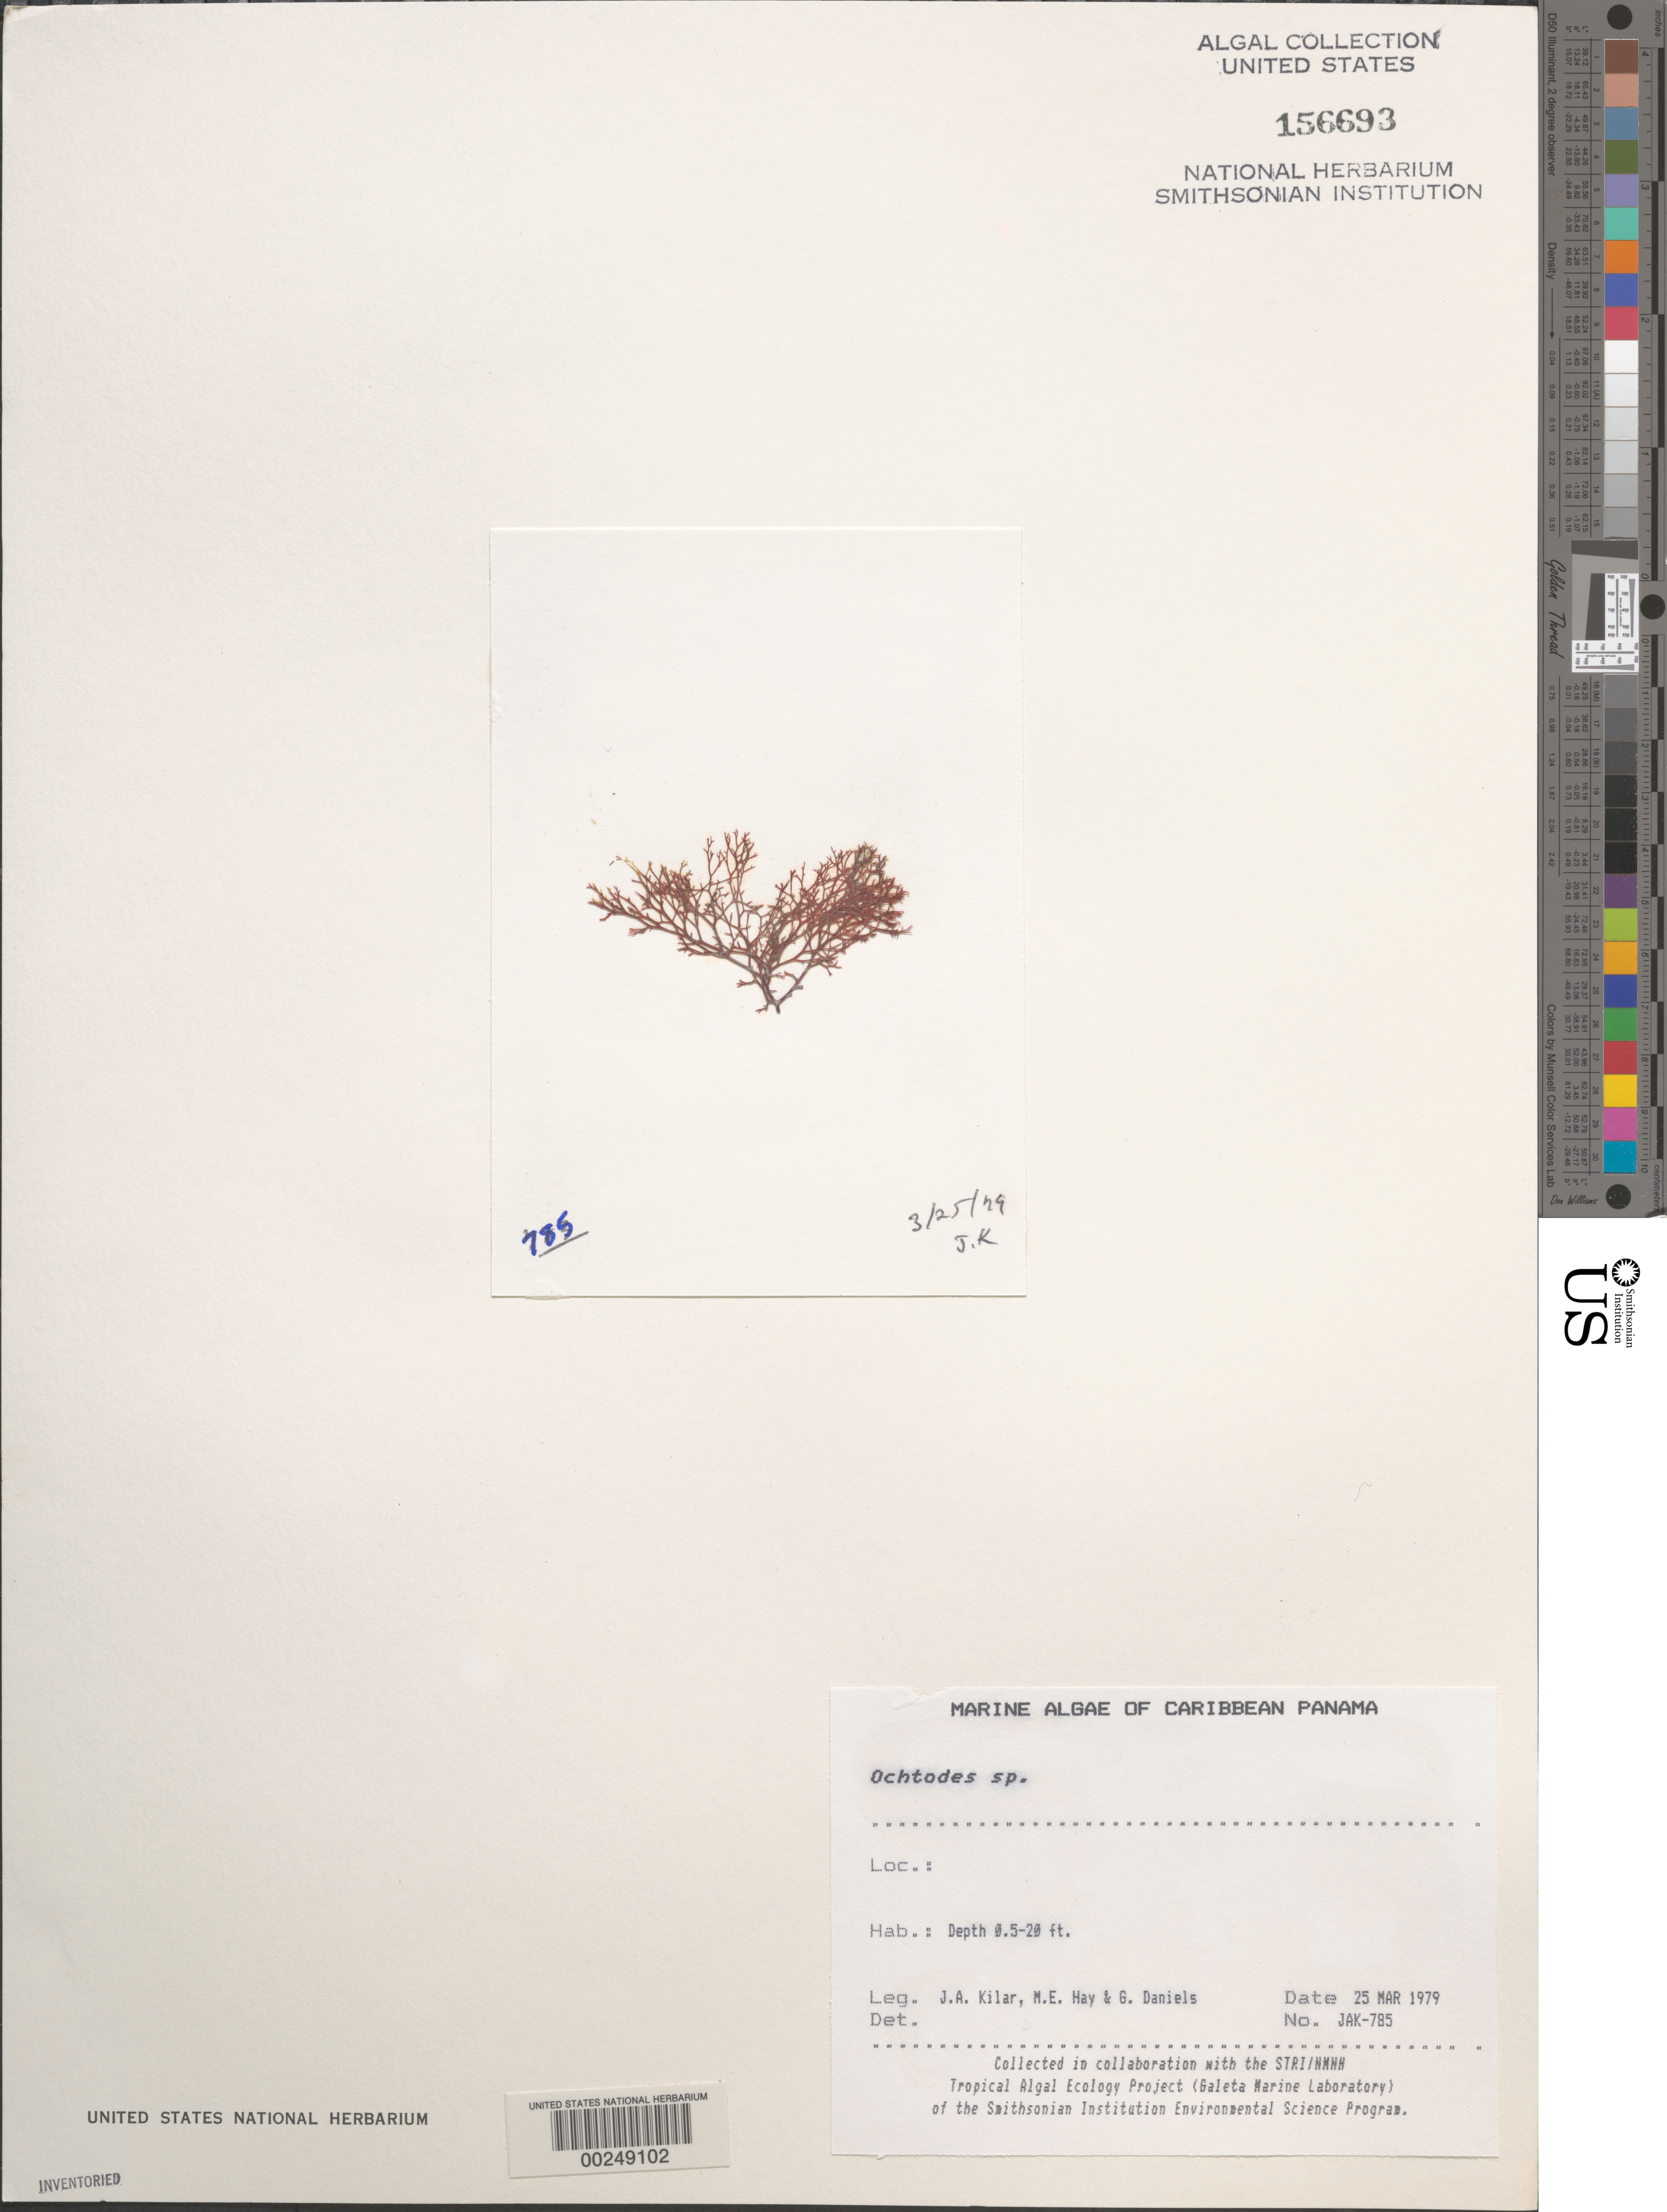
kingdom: Plantae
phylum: Rhodophyta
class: Florideophyceae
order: Gigartinales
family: Rhizophyllidaceae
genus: Ochtodes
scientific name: Ochtodes sp.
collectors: J. A. Kilar, M. E. Hay & G. S. Daniels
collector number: JAK-785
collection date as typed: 25 Mar 1979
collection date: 1979-03-25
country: Panama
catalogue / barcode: US 156693